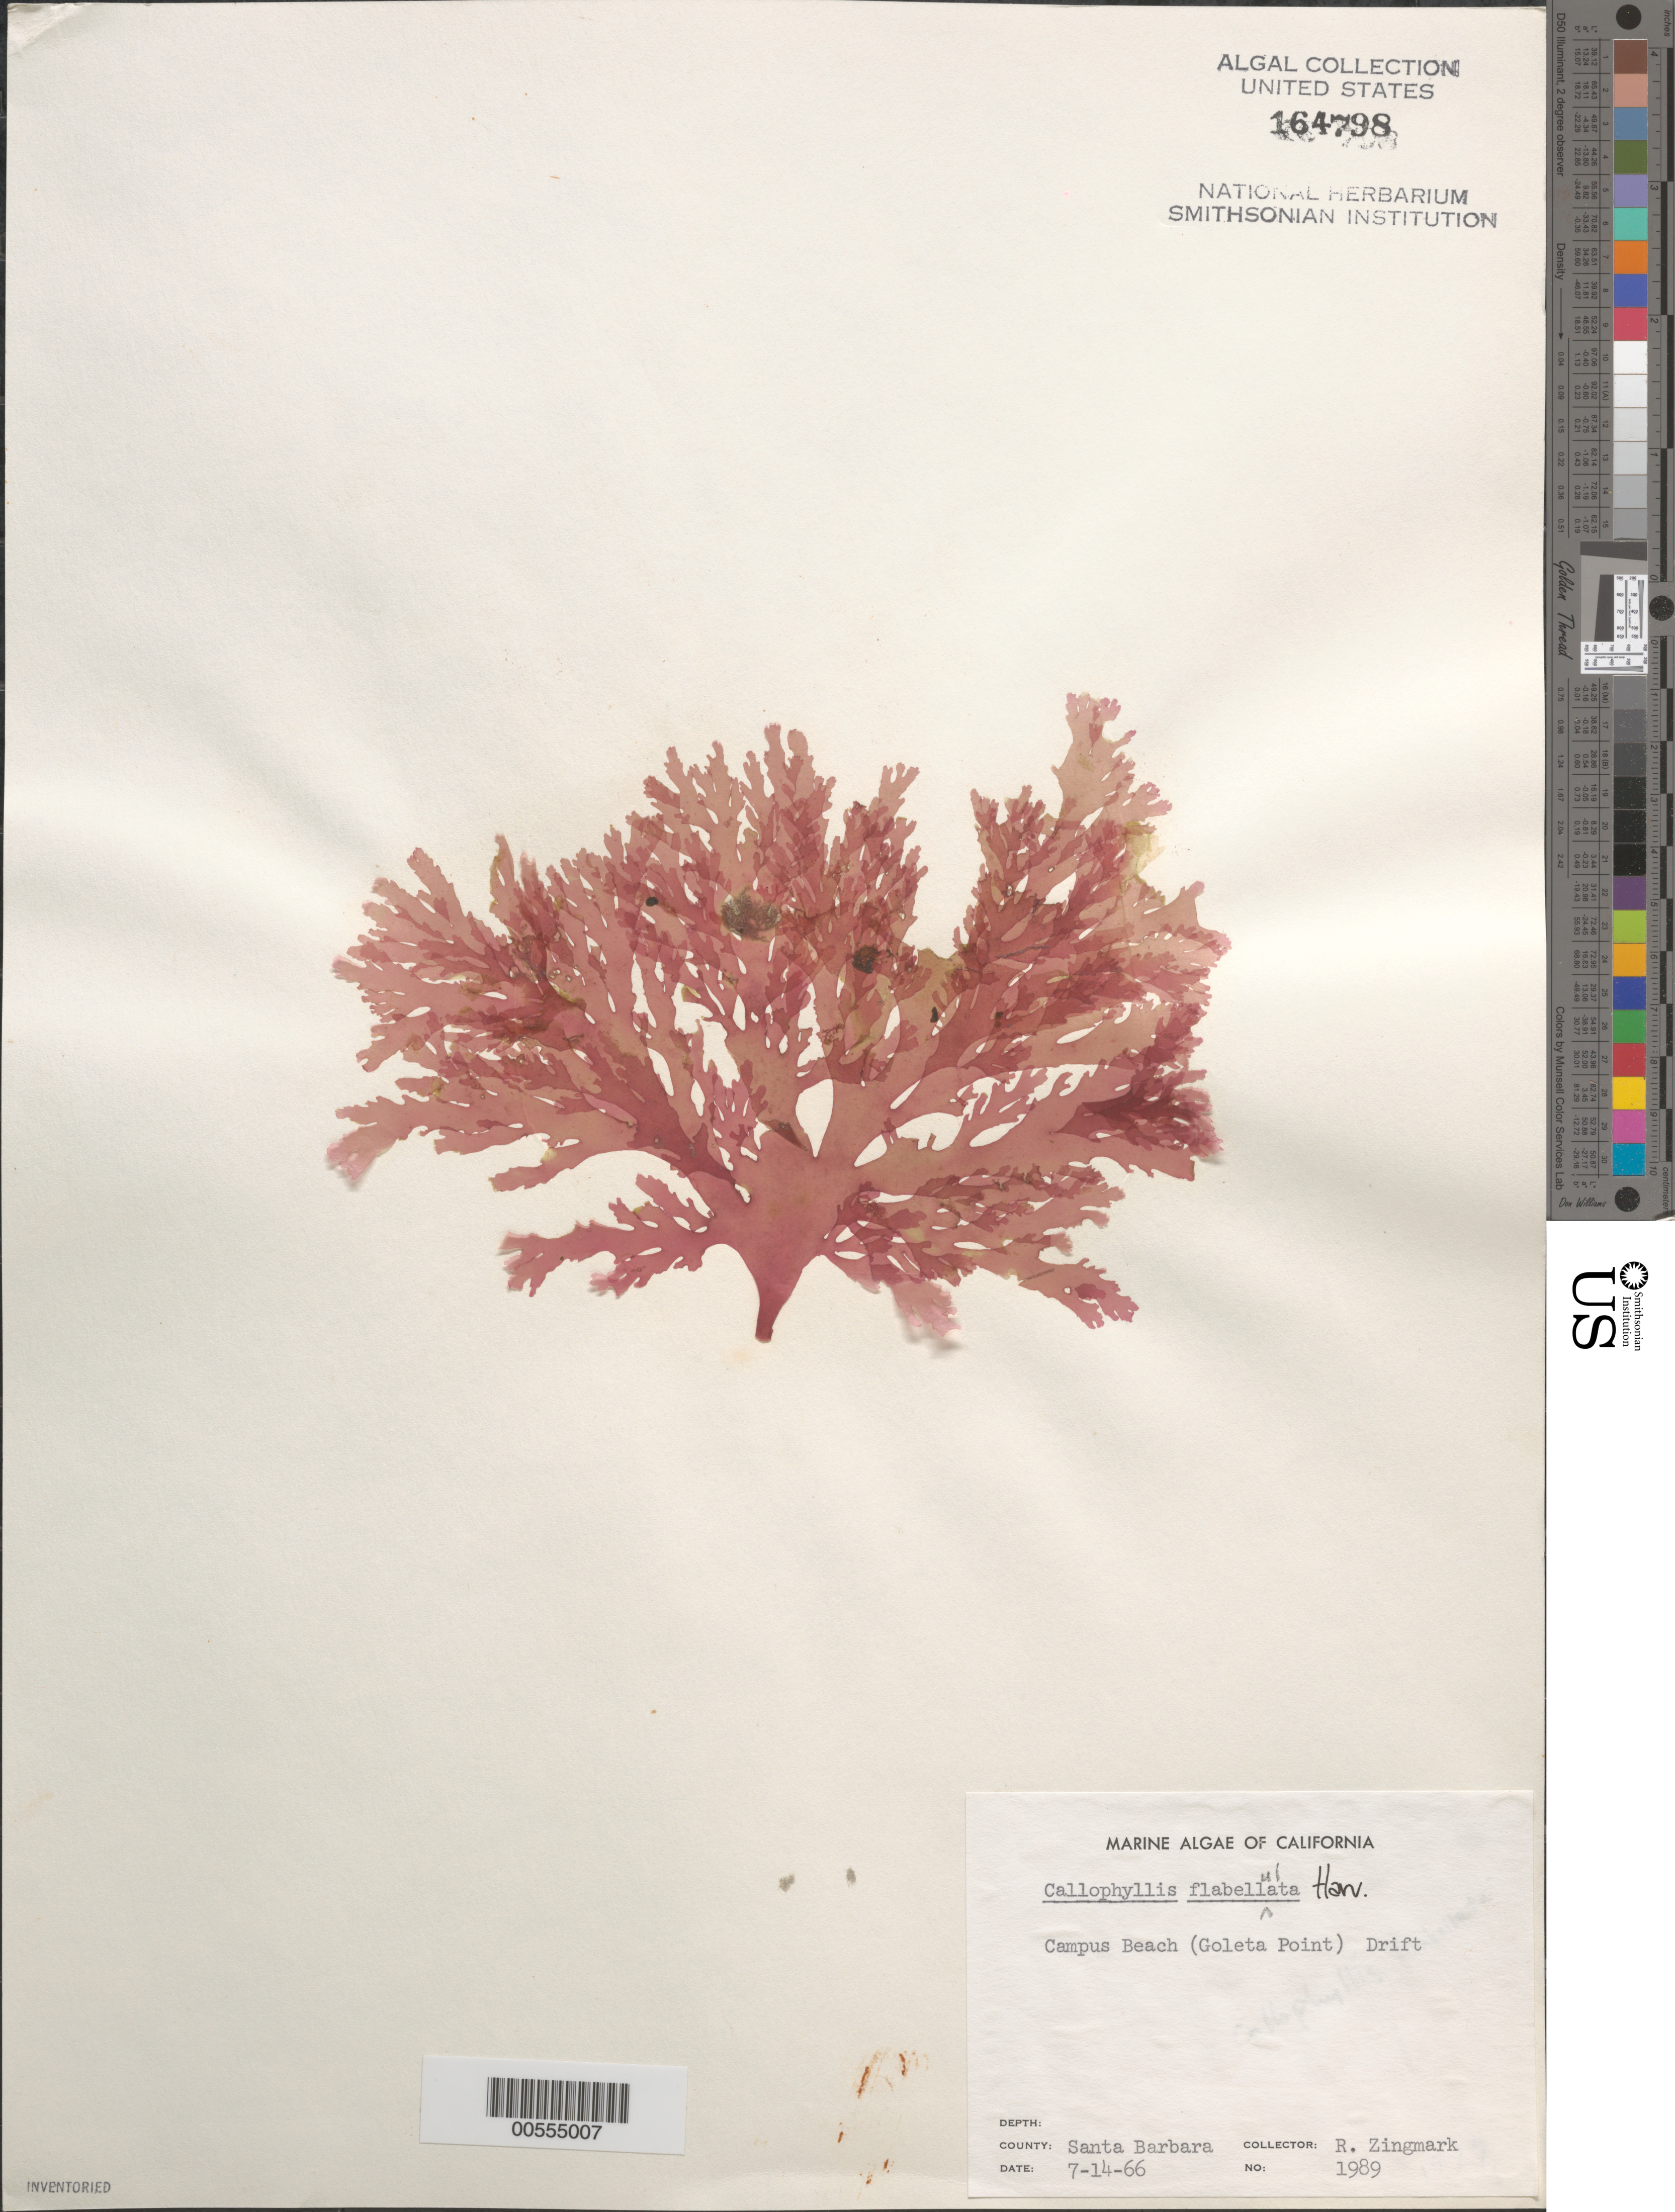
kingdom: Plantae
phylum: Rhodophyta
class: Florideophyceae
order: Gigartinales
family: Kallymeniaceae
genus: Callophyllis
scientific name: Callophyllis flabellulata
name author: Harv.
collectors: R. Zingmark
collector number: Neushul 1989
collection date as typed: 14 Jul 1966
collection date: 1966-07-14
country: United States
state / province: California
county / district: Santa Barbara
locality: Campus Beach (Goleta Point)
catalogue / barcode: US 164798